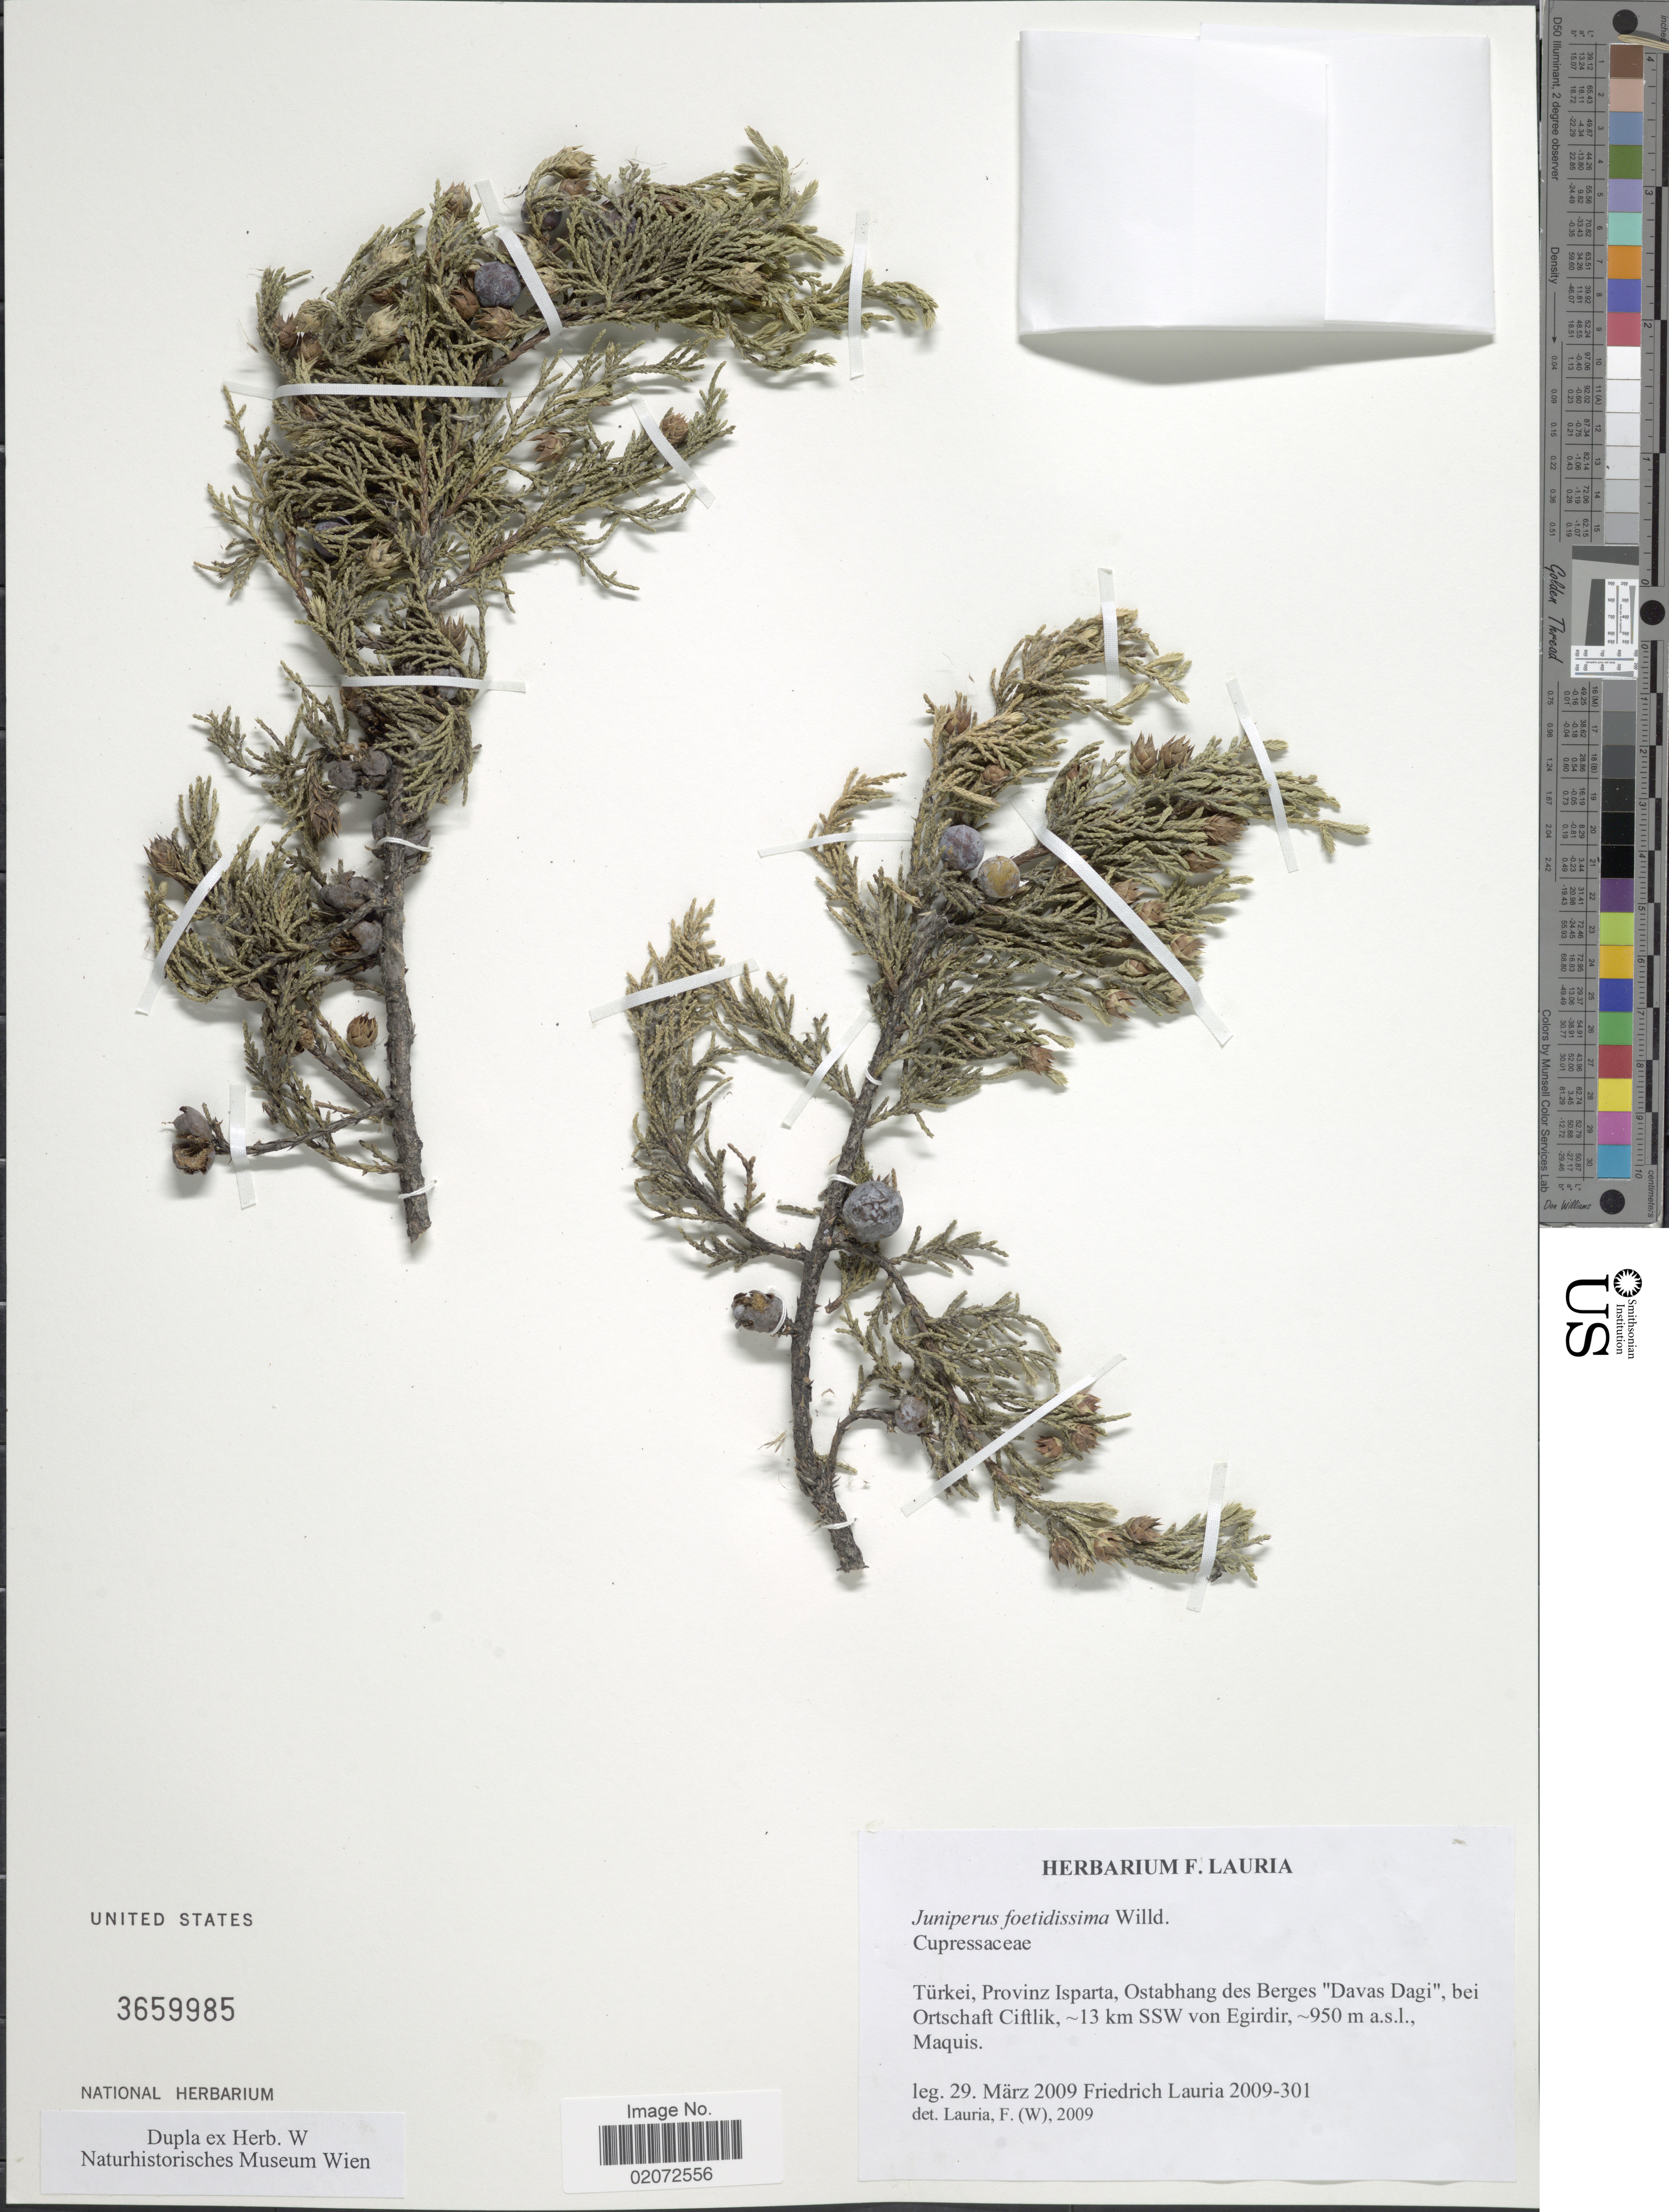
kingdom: Plantae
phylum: Tracheophyta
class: Pinopsida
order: Pinales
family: Cupressaceae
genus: Juniperus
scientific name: Juniperus foetidissima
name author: Willd.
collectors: F. Lauria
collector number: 2009-301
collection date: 2008-03-29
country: Turkey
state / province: Isparta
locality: Turkei, Provibz Isparta, Ostbhang des Berges "Davas Dagi", bei Ortschaft Ciftlik, ~13 km SSW von Egirdir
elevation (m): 950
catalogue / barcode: US 3659985